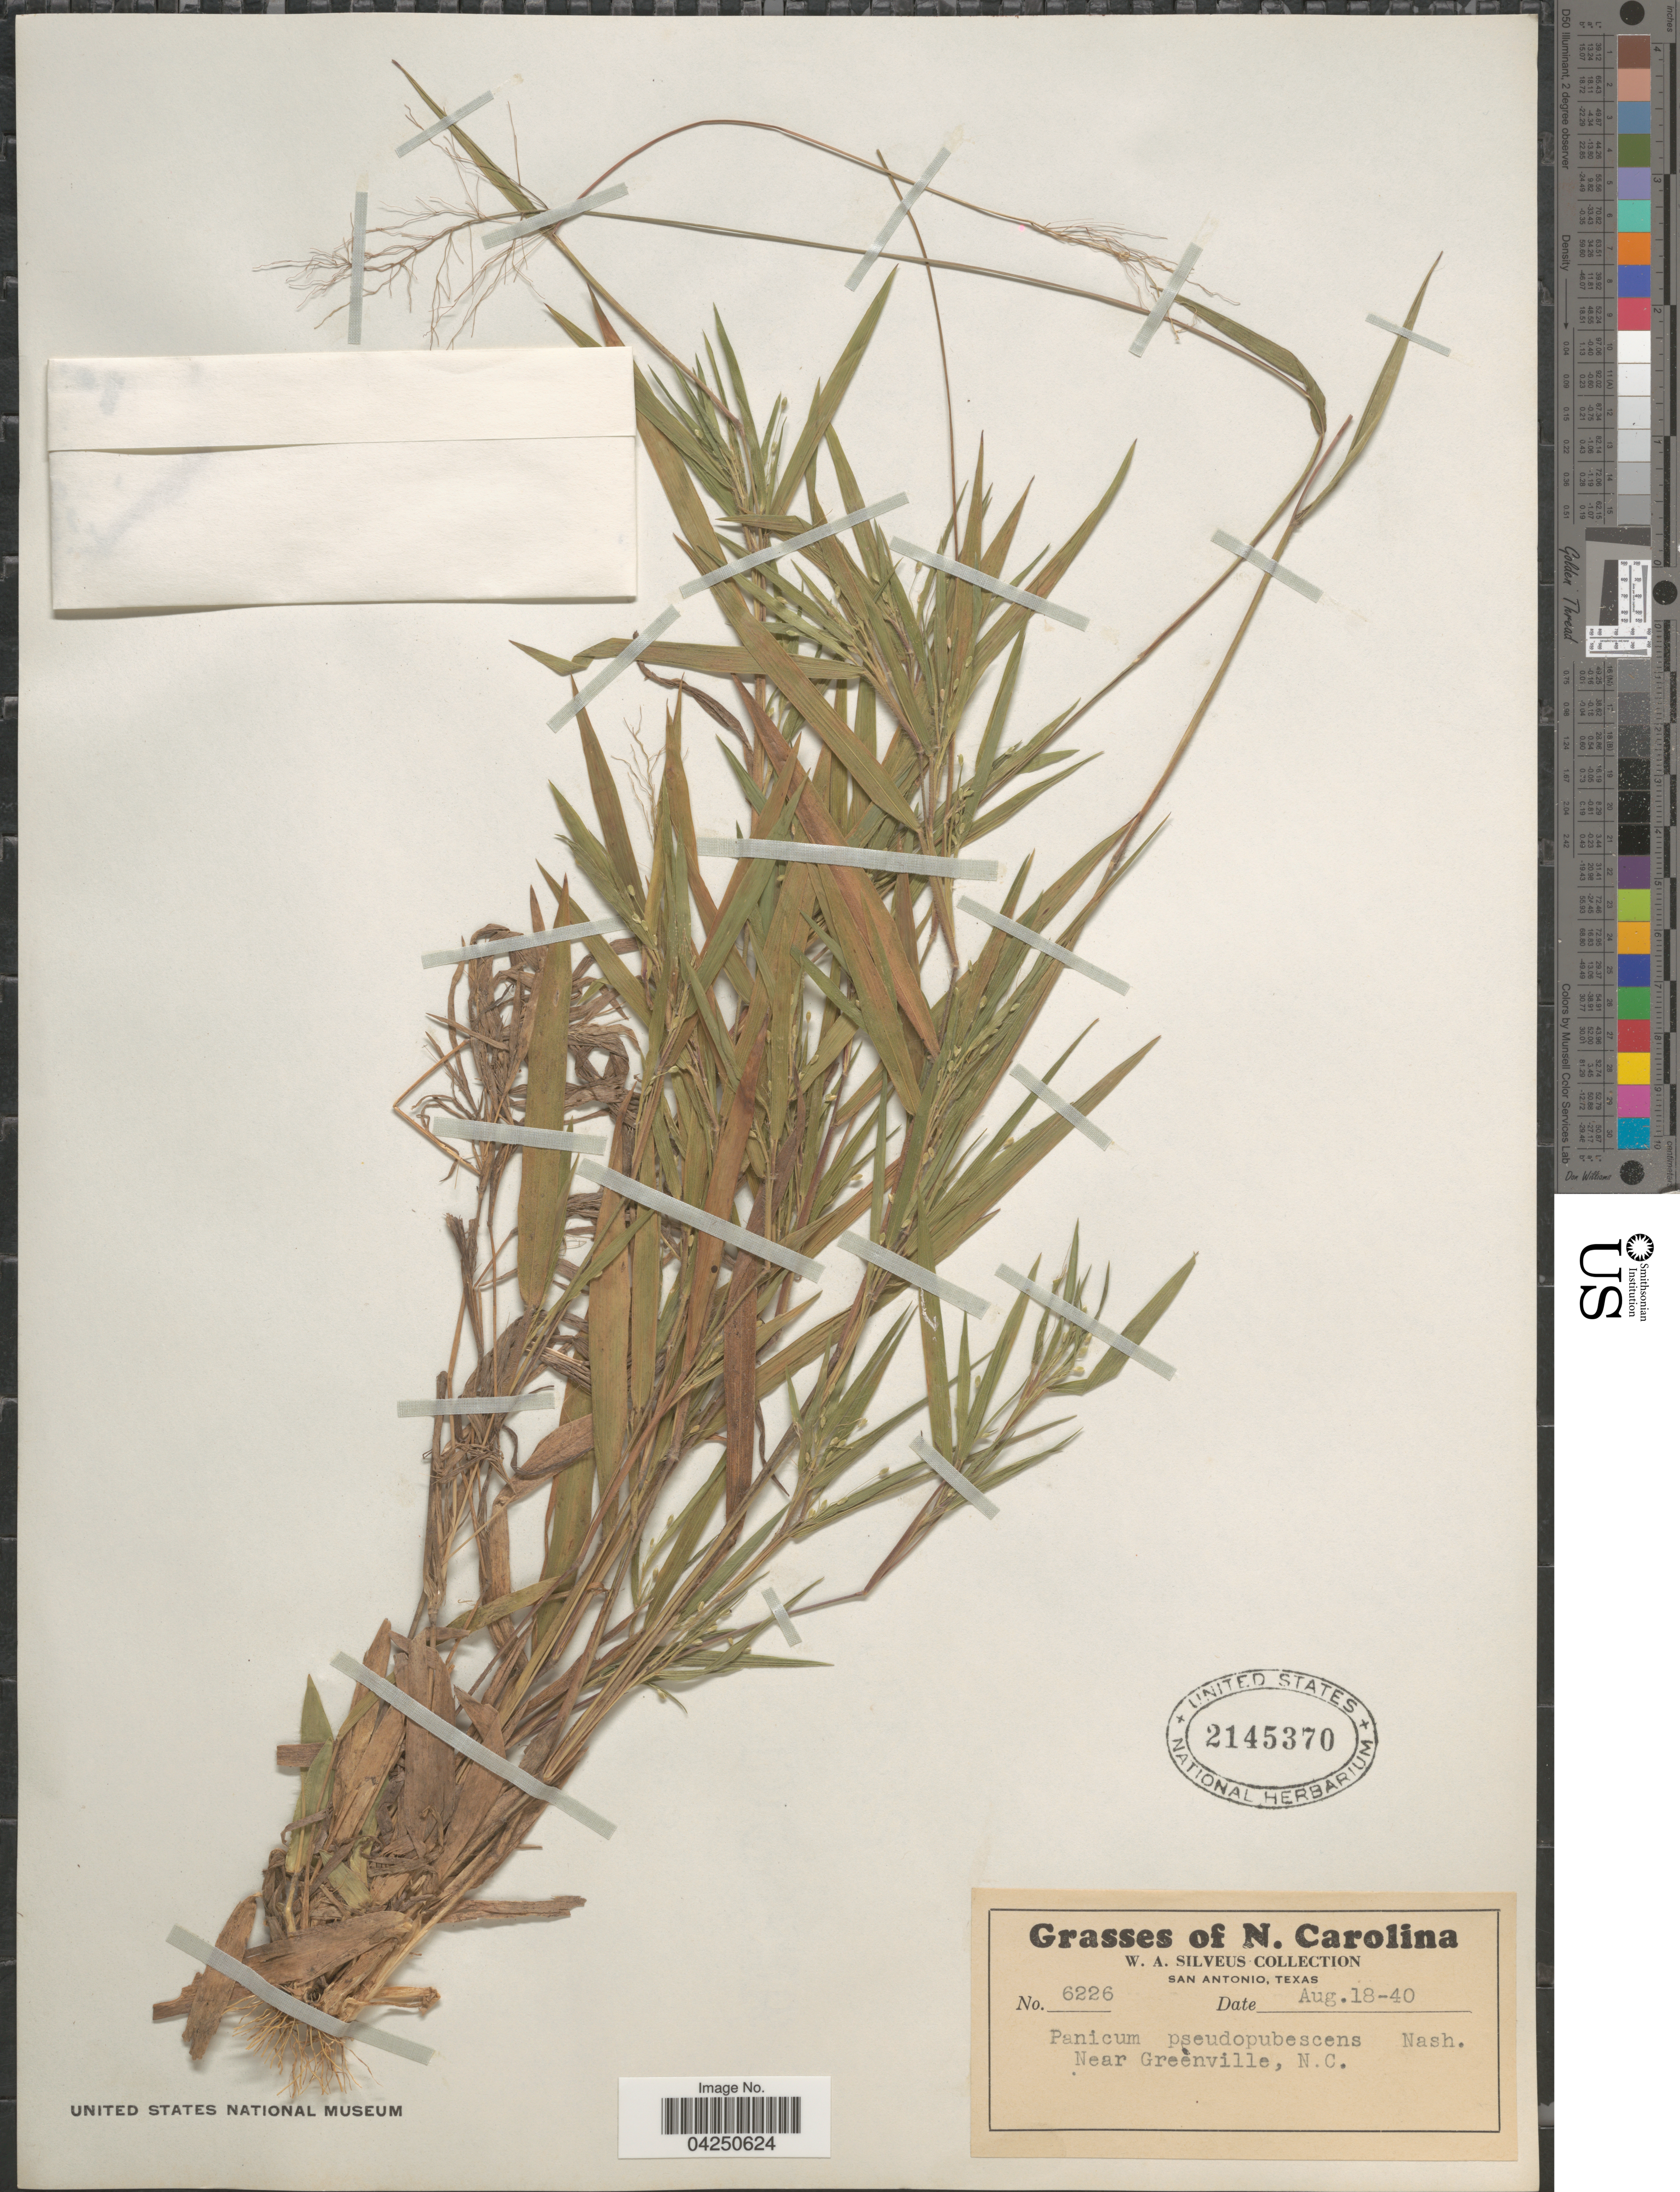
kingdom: Plantae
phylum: Tracheophyta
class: Liliopsida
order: Poales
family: Poaceae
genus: Dichanthelium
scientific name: Dichanthelium acuminatum var. acuminatum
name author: (Sw.) Gould & C.A. Clark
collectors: W. Silveus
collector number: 6226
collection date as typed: Transcribed d/m/y: 18/8/40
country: United States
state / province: North Carolina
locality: Near Greenville.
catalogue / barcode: US 2145370